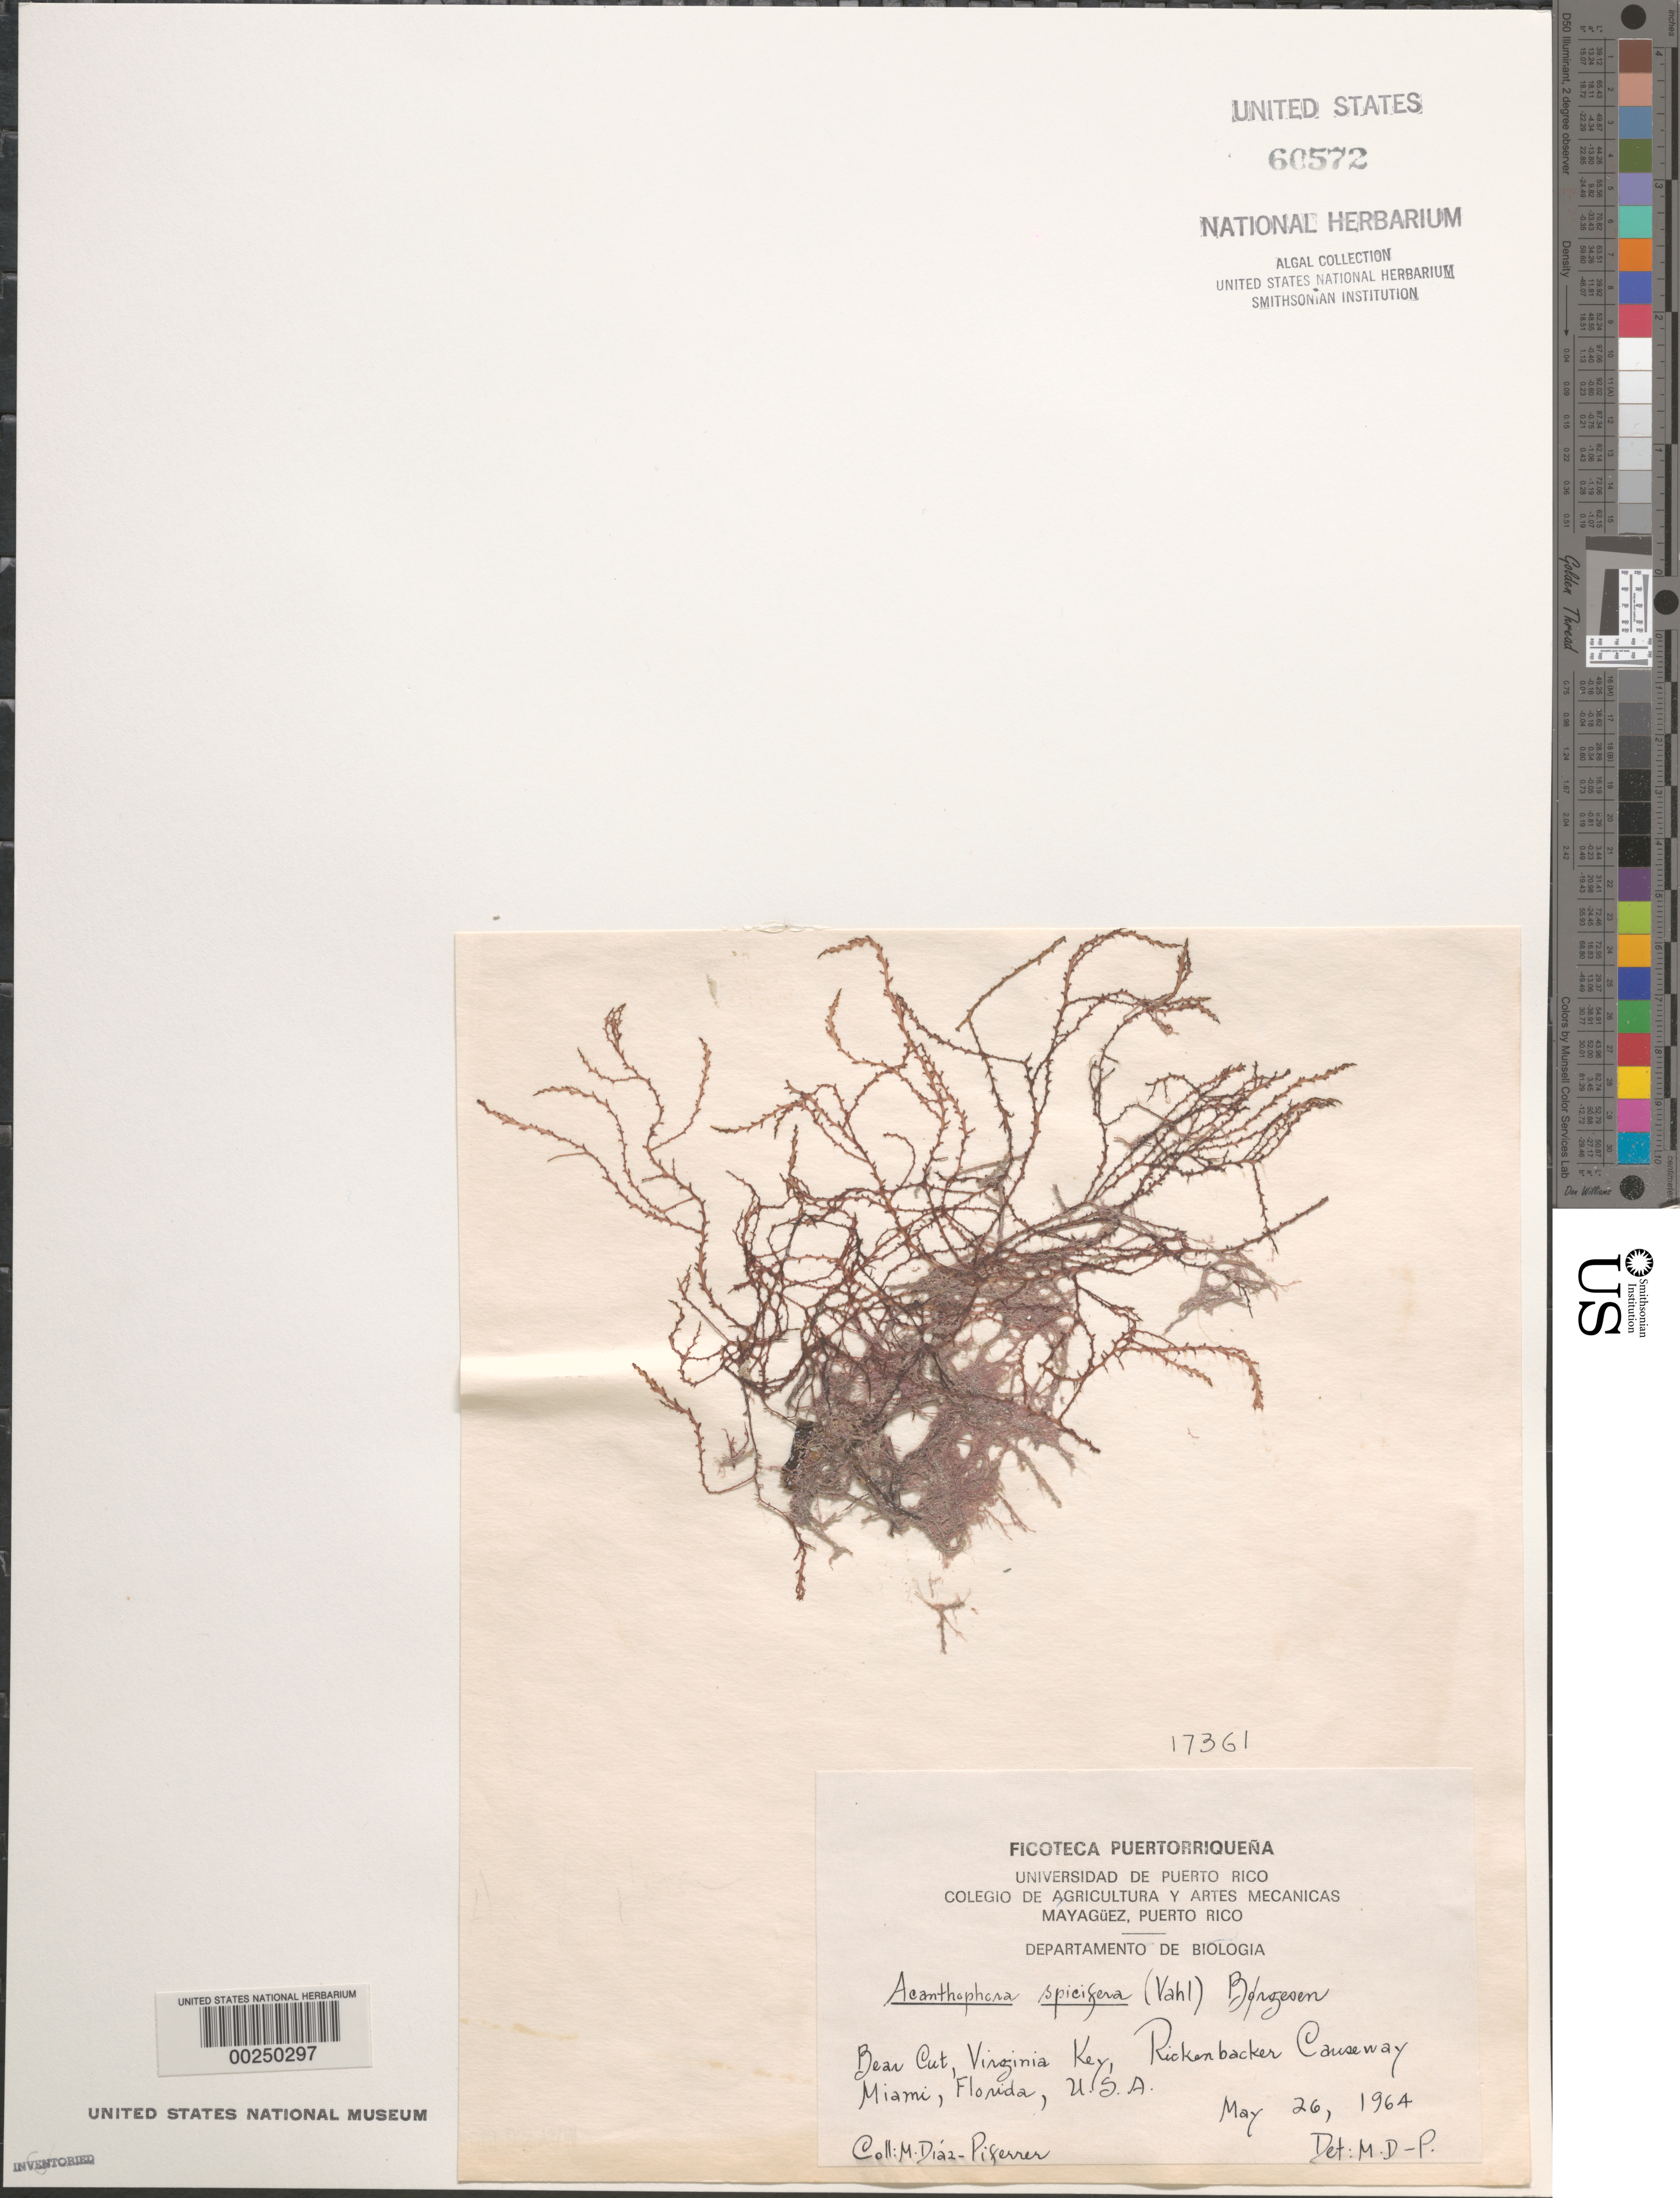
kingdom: Plantae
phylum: Rhodophyta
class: Florideophyceae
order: Ceramiales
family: Rhodomelaceae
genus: Acanthophora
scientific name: Acanthophora spicifera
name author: (Vahl) Børgesen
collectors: M. Diaz-Piferrer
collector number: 17361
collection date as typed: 26 May 1964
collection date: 1964-05-26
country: United States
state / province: Florida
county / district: Miami-Dade County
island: Virginia Key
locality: Bear Cut, Rickenbacker Causeway, Miami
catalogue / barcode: US 60572